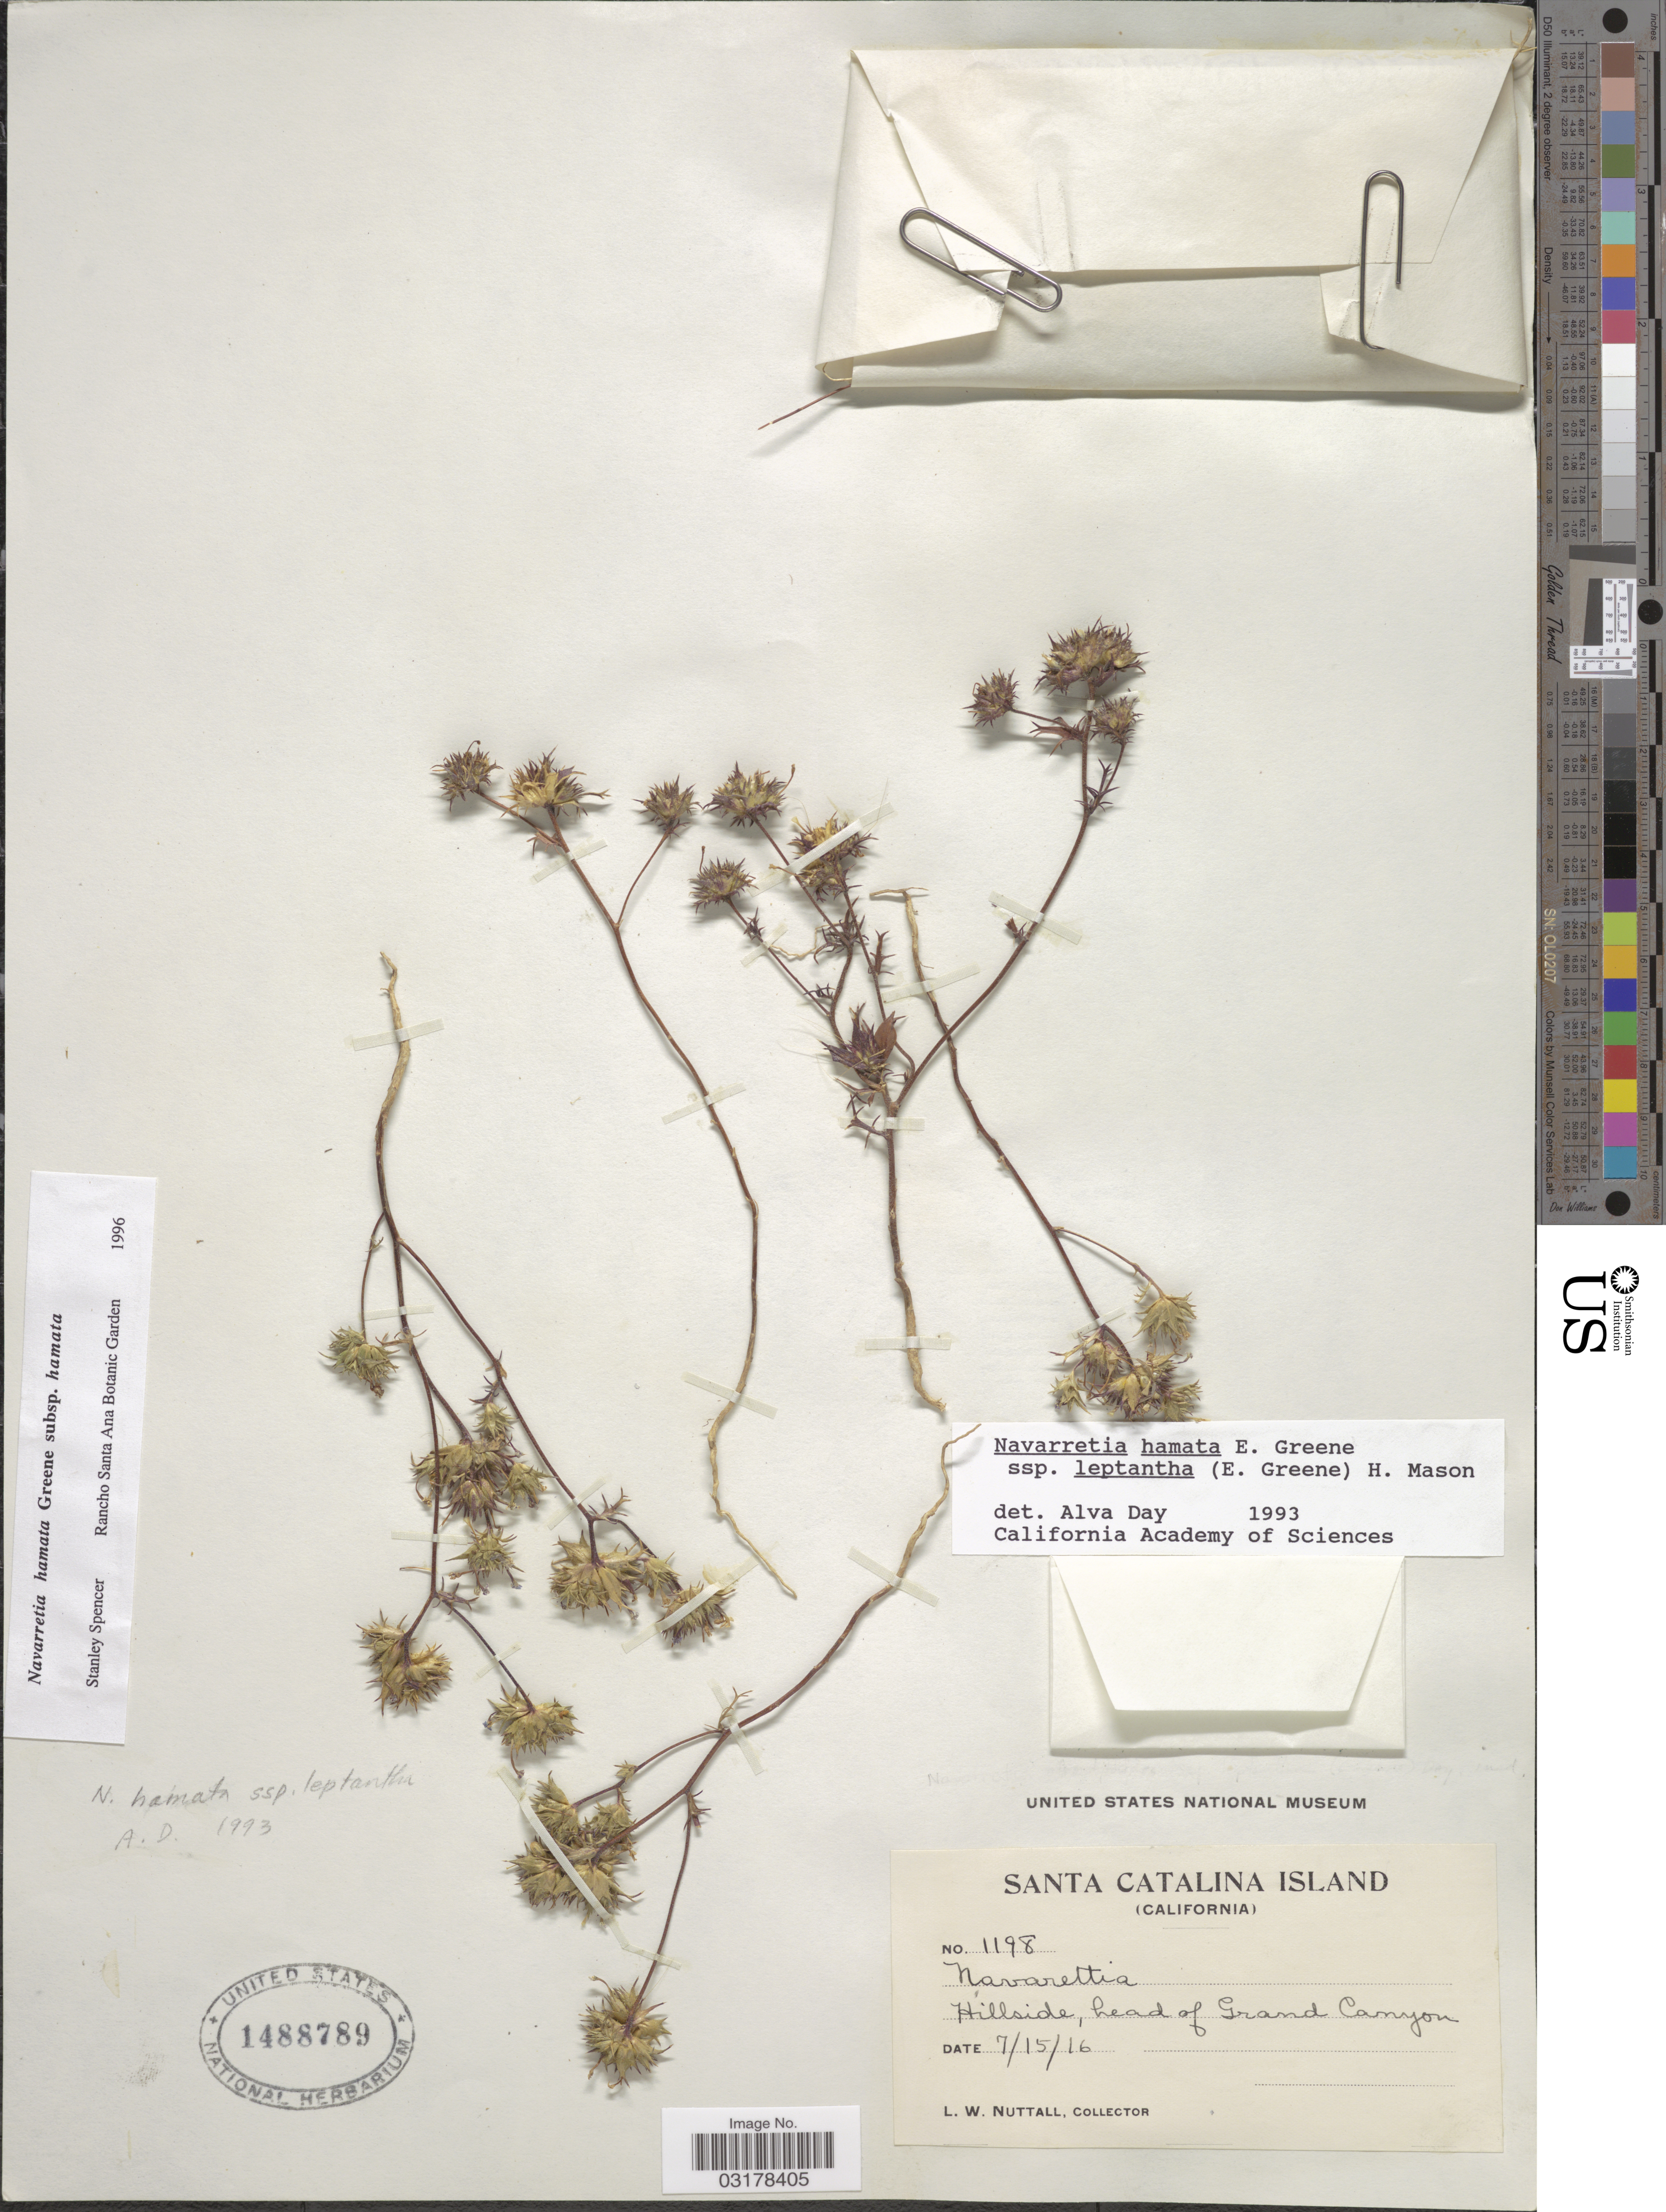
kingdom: Plantae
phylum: Tracheophyta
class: Magnoliopsida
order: Ericales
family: Polemoniaceae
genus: Navarretia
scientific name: Navarretia hamata var. hamata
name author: Greene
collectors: L. W. Nuttall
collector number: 1198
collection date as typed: Transcribed d/m/y: 15/7/16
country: United States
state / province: California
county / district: Los Angeles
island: Santa Catalina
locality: Santa Catalina Island. Hillside, head of Grand Canyon.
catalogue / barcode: US 1488789